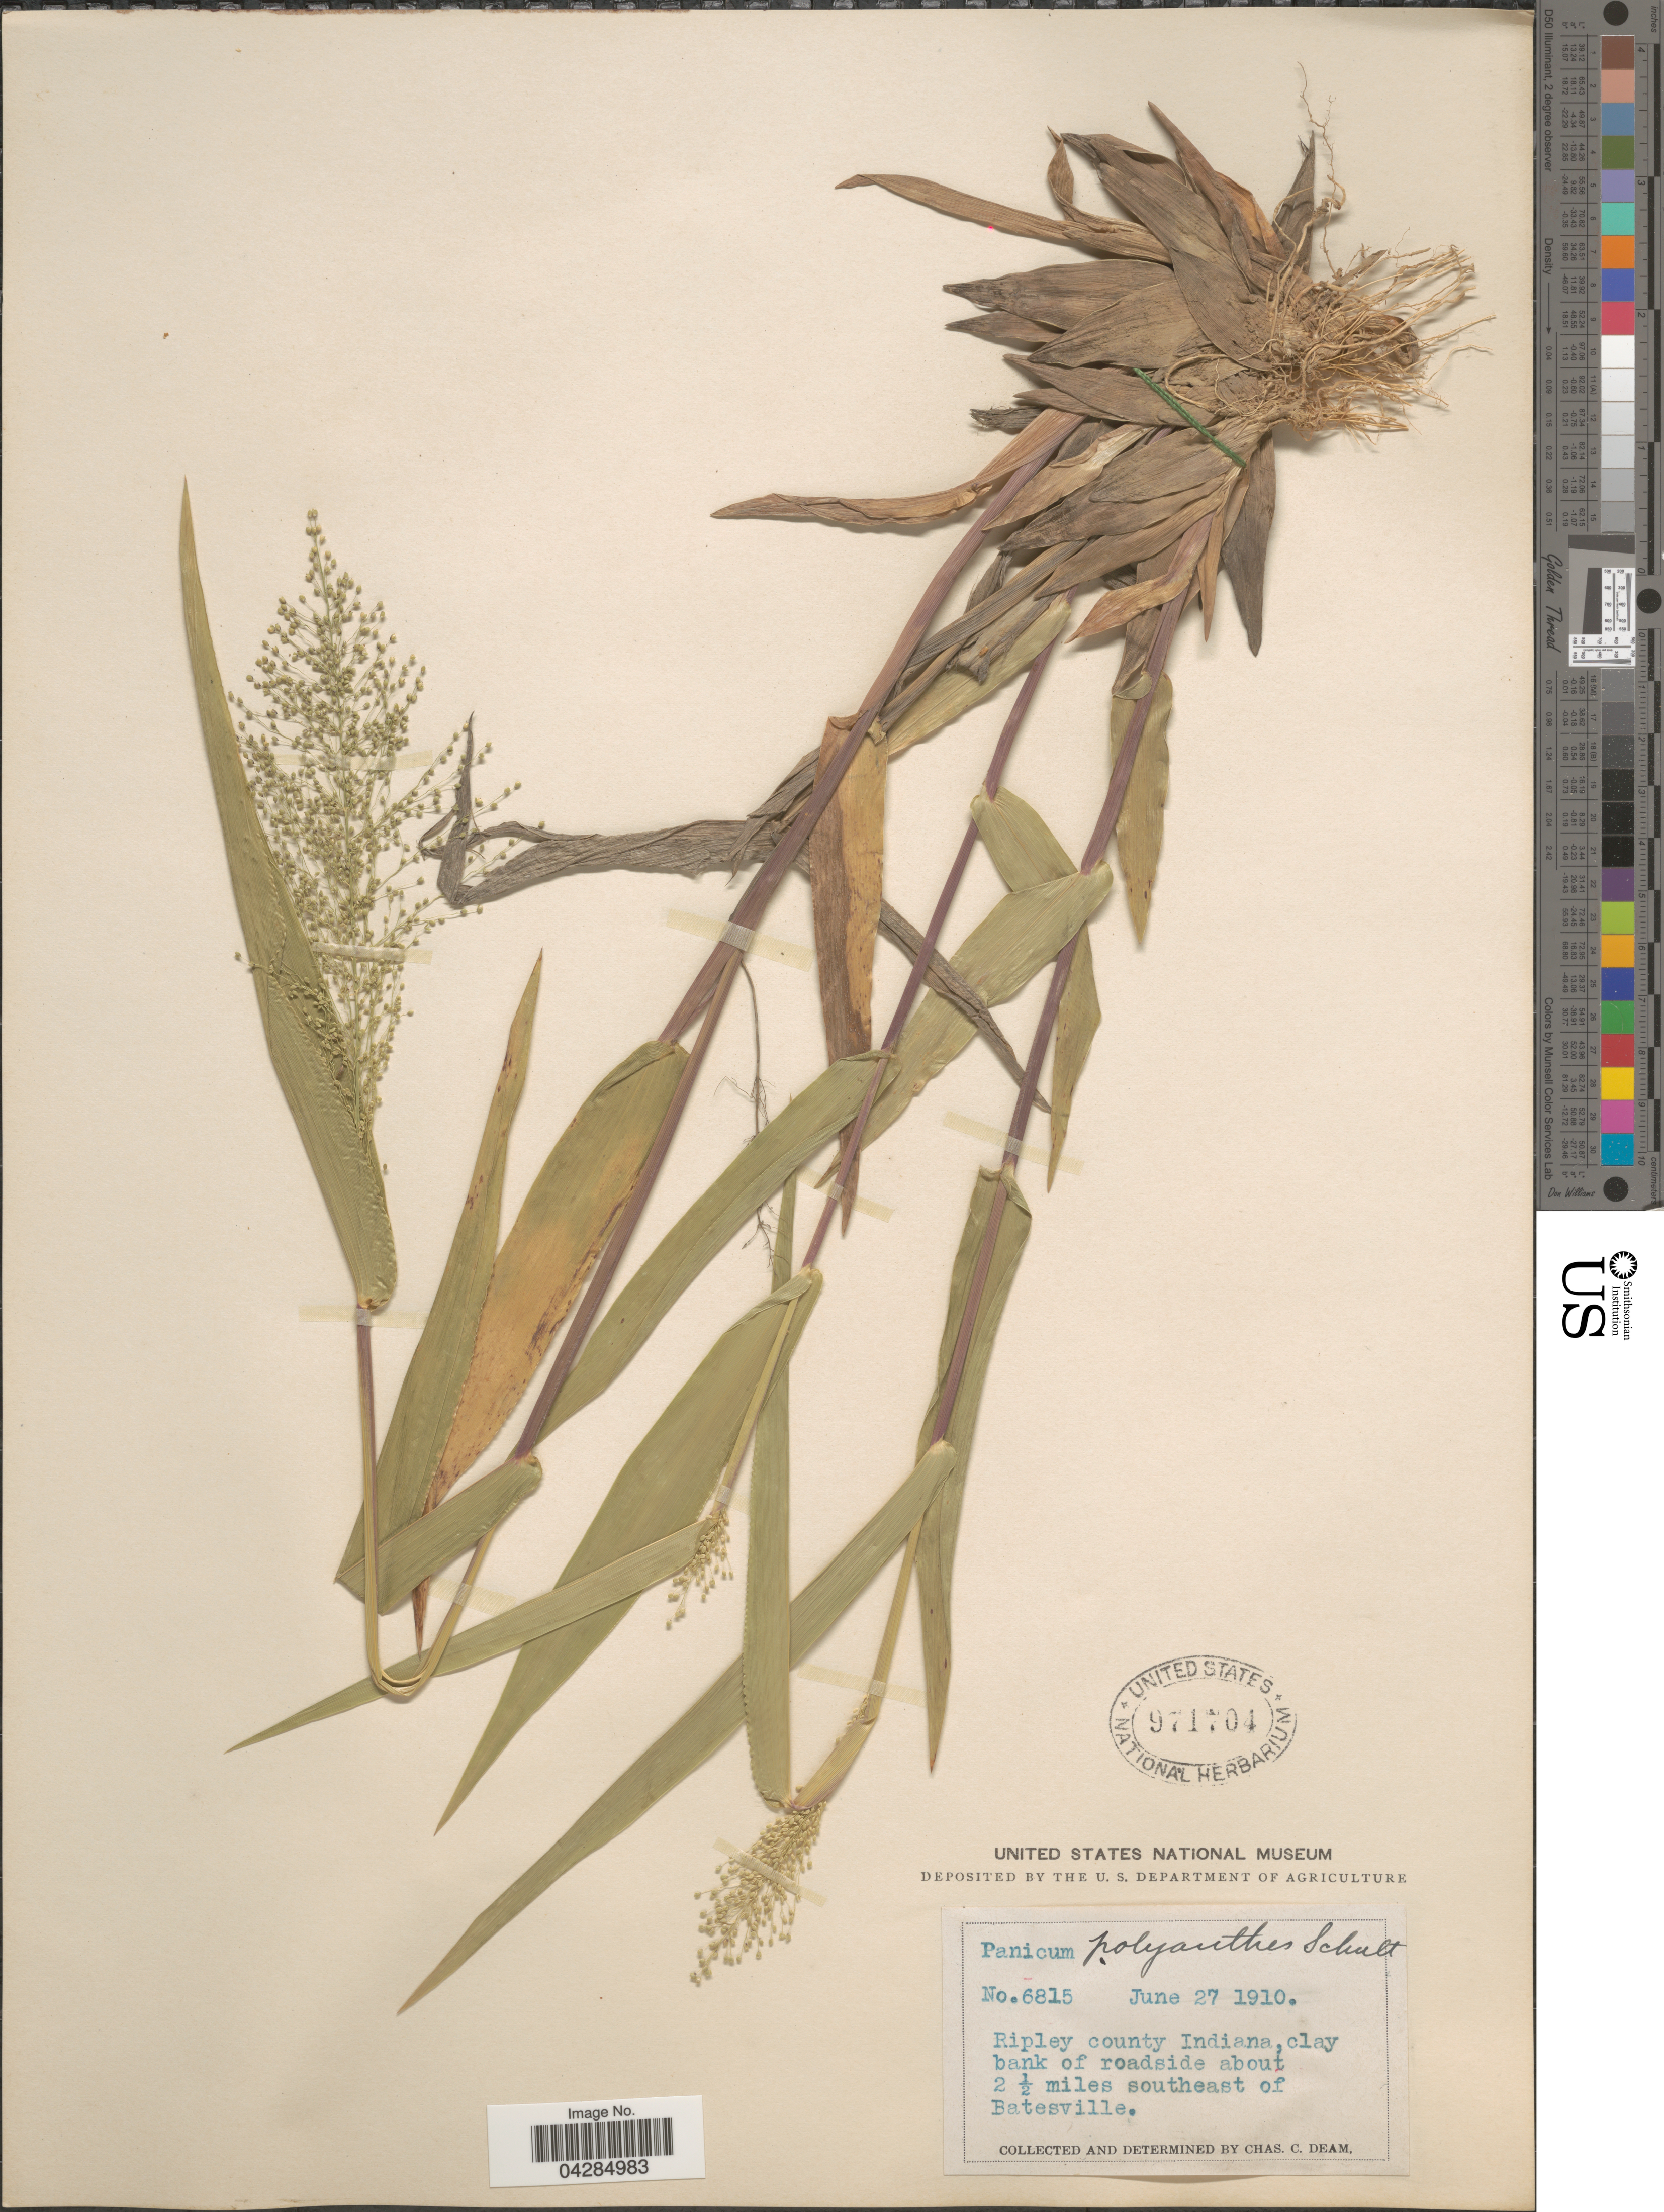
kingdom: Plantae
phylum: Tracheophyta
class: Liliopsida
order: Poales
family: Poaceae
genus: Dichanthelium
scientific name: Dichanthelium portoricense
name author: (Desv. ex Ham.) B.F. Hansen & Wunderlin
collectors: C. C. Deam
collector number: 6815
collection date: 1910-06-27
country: United States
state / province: Indiana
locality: Ripley county. Clay bank of roadside about 2½ miles southeast of Batesville.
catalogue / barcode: US 971704